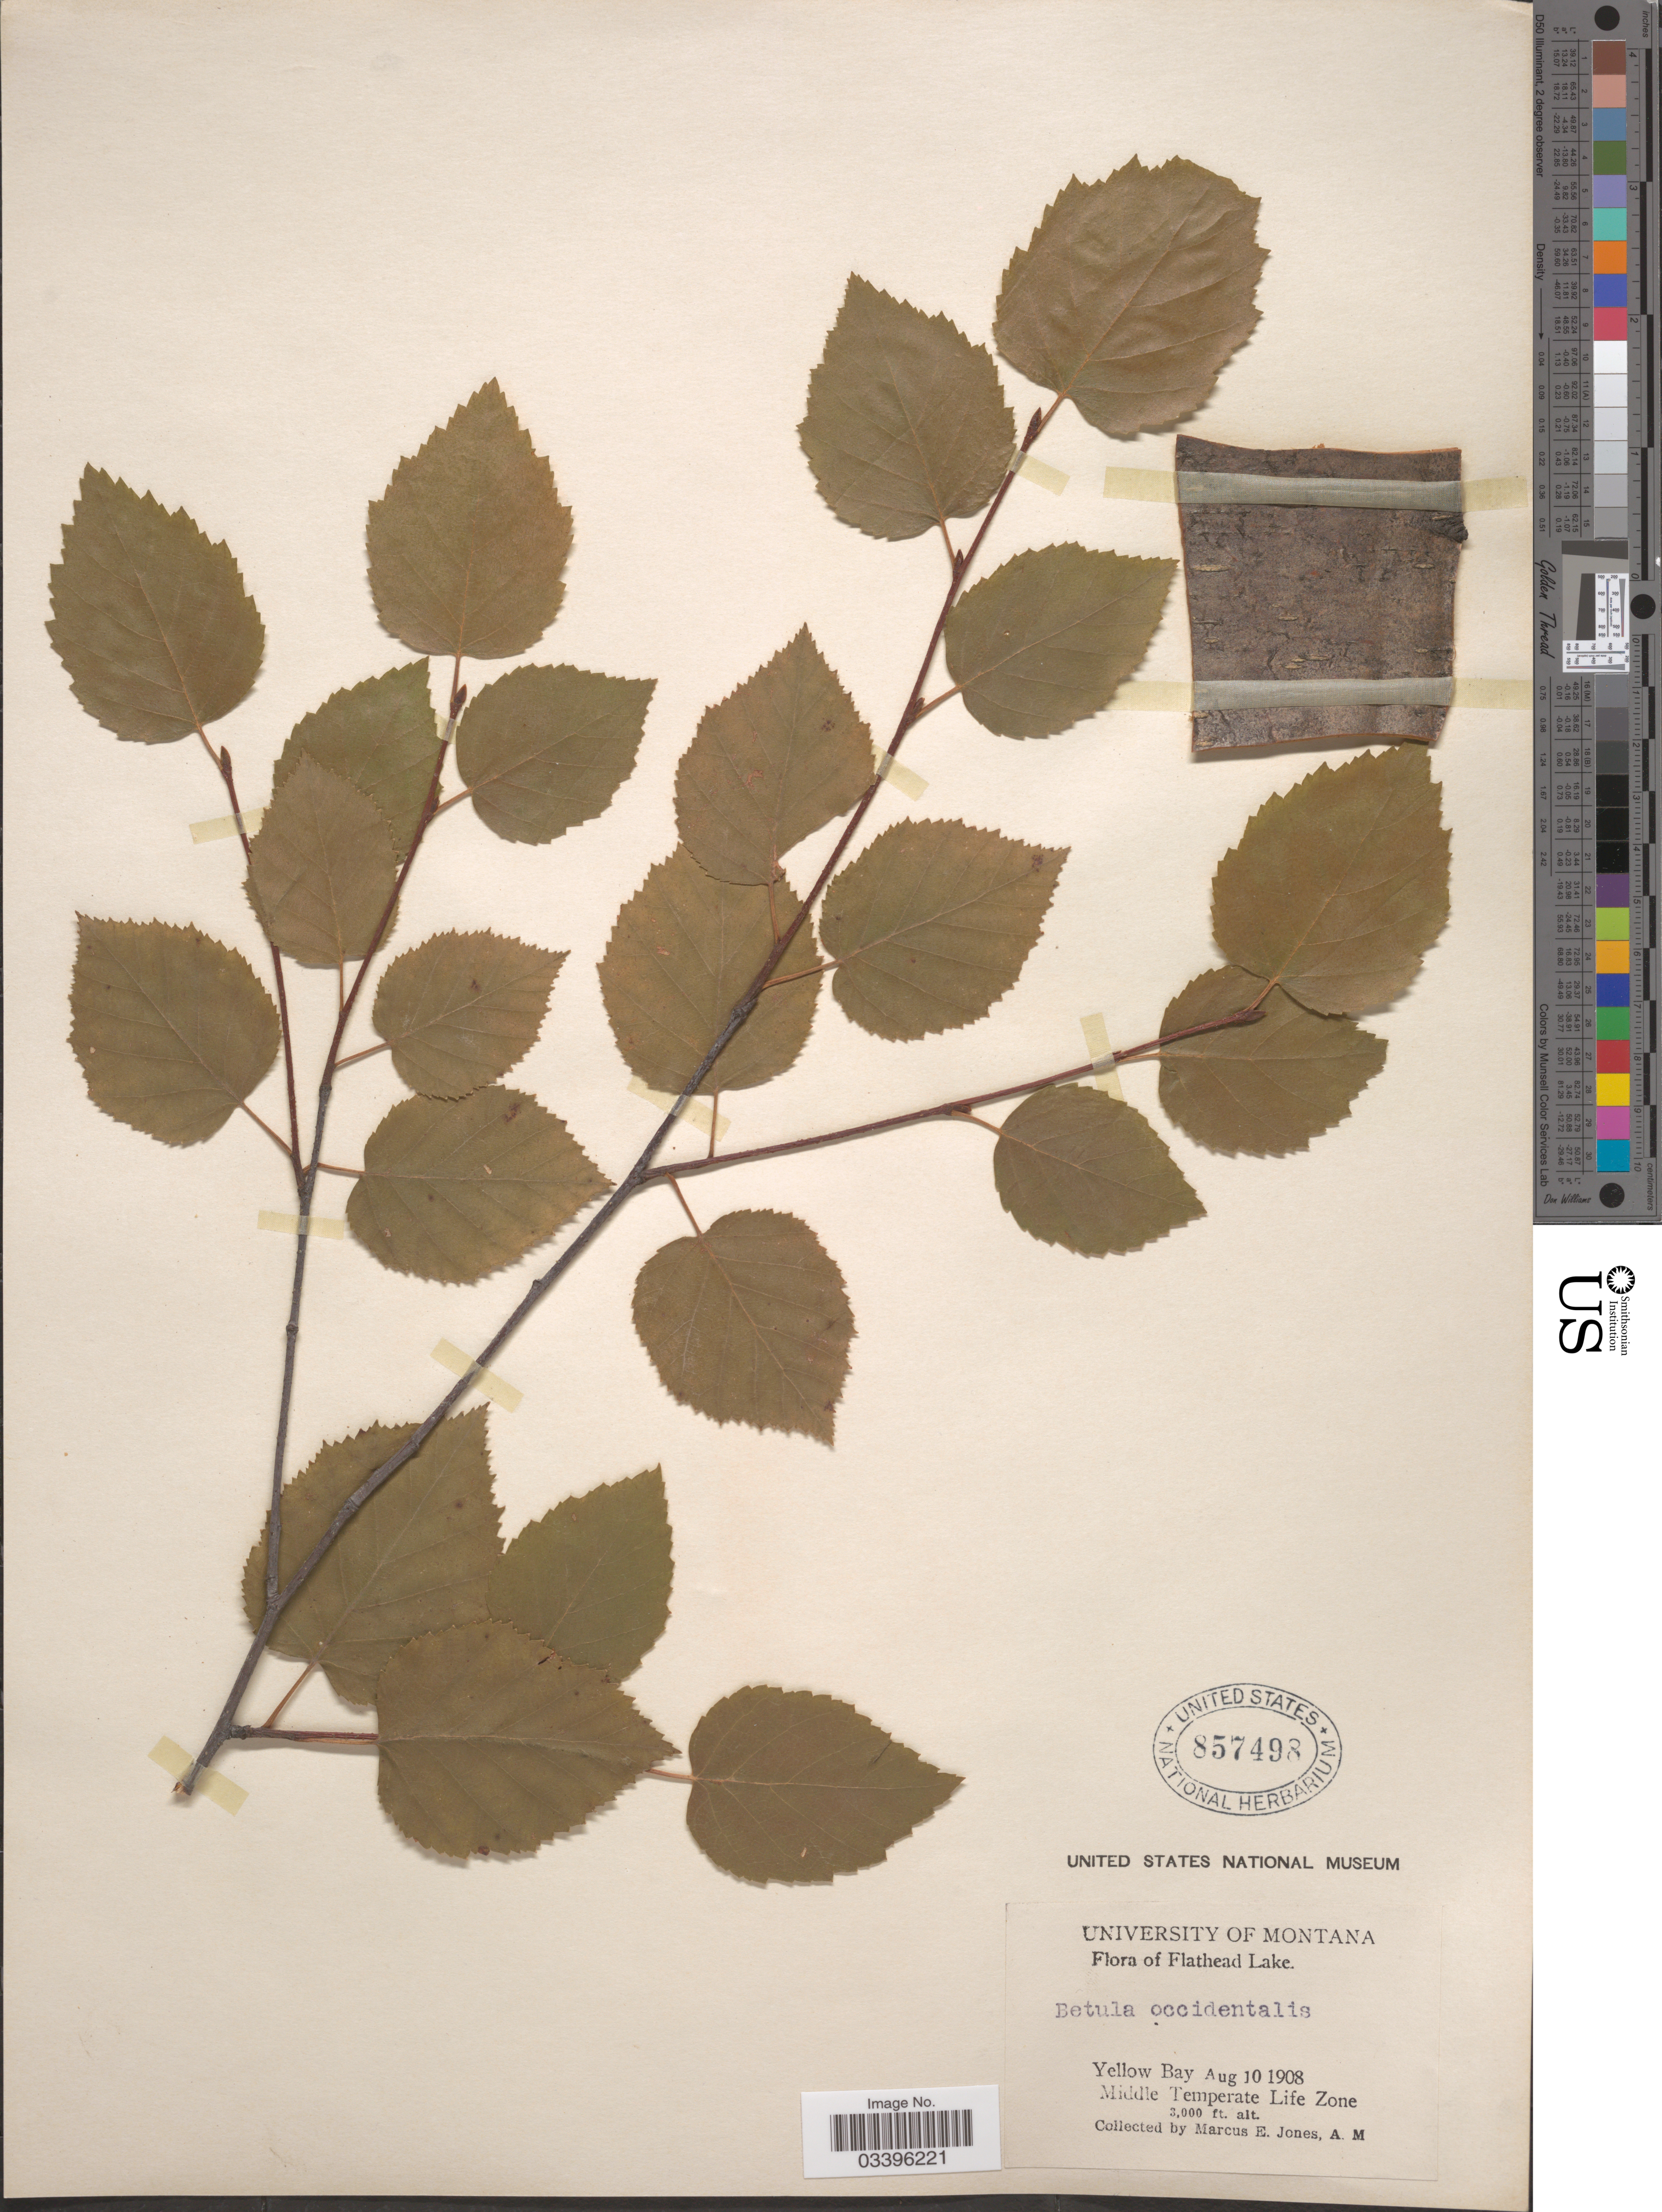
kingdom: Plantae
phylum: Tracheophyta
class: Magnoliopsida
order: Fagales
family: Betulaceae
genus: Betula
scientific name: Betula occidentalis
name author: Hook.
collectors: M. E. Jones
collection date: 1908-08-10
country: United States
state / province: Montana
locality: Flathead Lake. Yellow Bay, Middle Temperate Life Zone.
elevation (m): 914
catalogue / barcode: US 857498